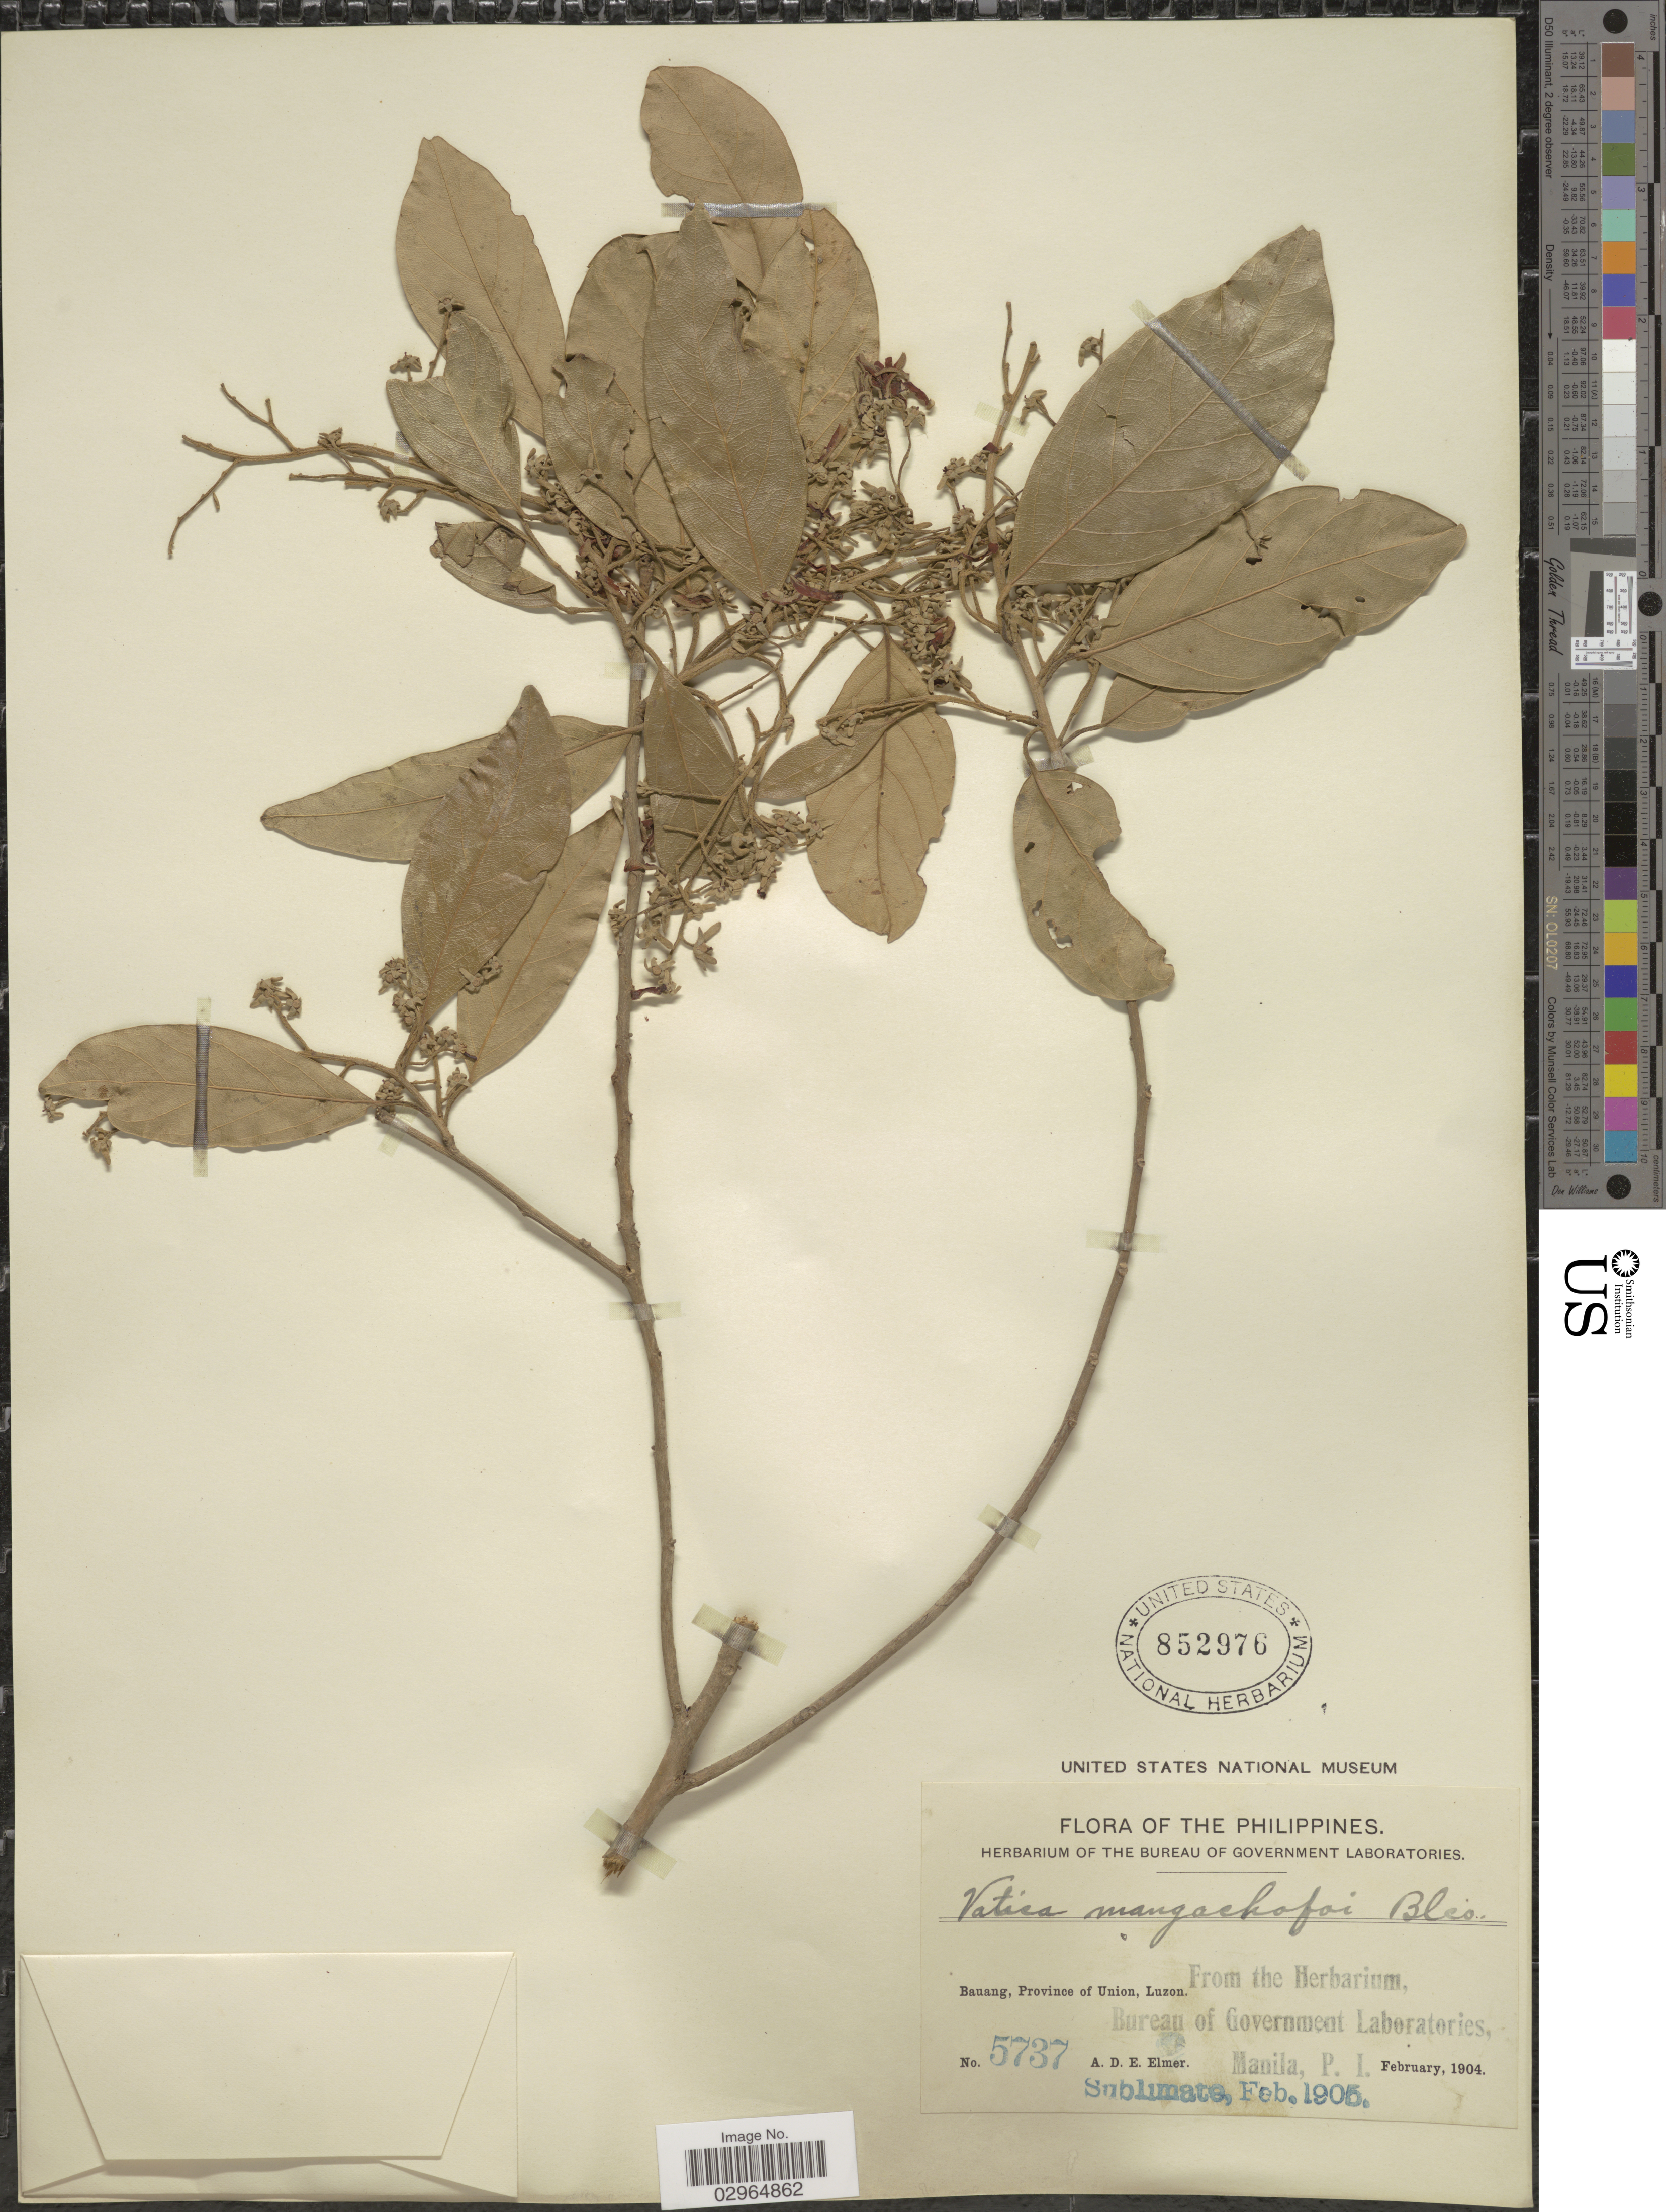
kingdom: Plantae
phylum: Tracheophyta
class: Magnoliopsida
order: Malvales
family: Dipterocarpaceae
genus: Vatica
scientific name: Vatica mangachapoi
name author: Blanco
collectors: A. D. E. Elmer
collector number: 5737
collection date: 1904-02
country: Philippines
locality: Bauang, Province of Union, Luzon.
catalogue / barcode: US 852976